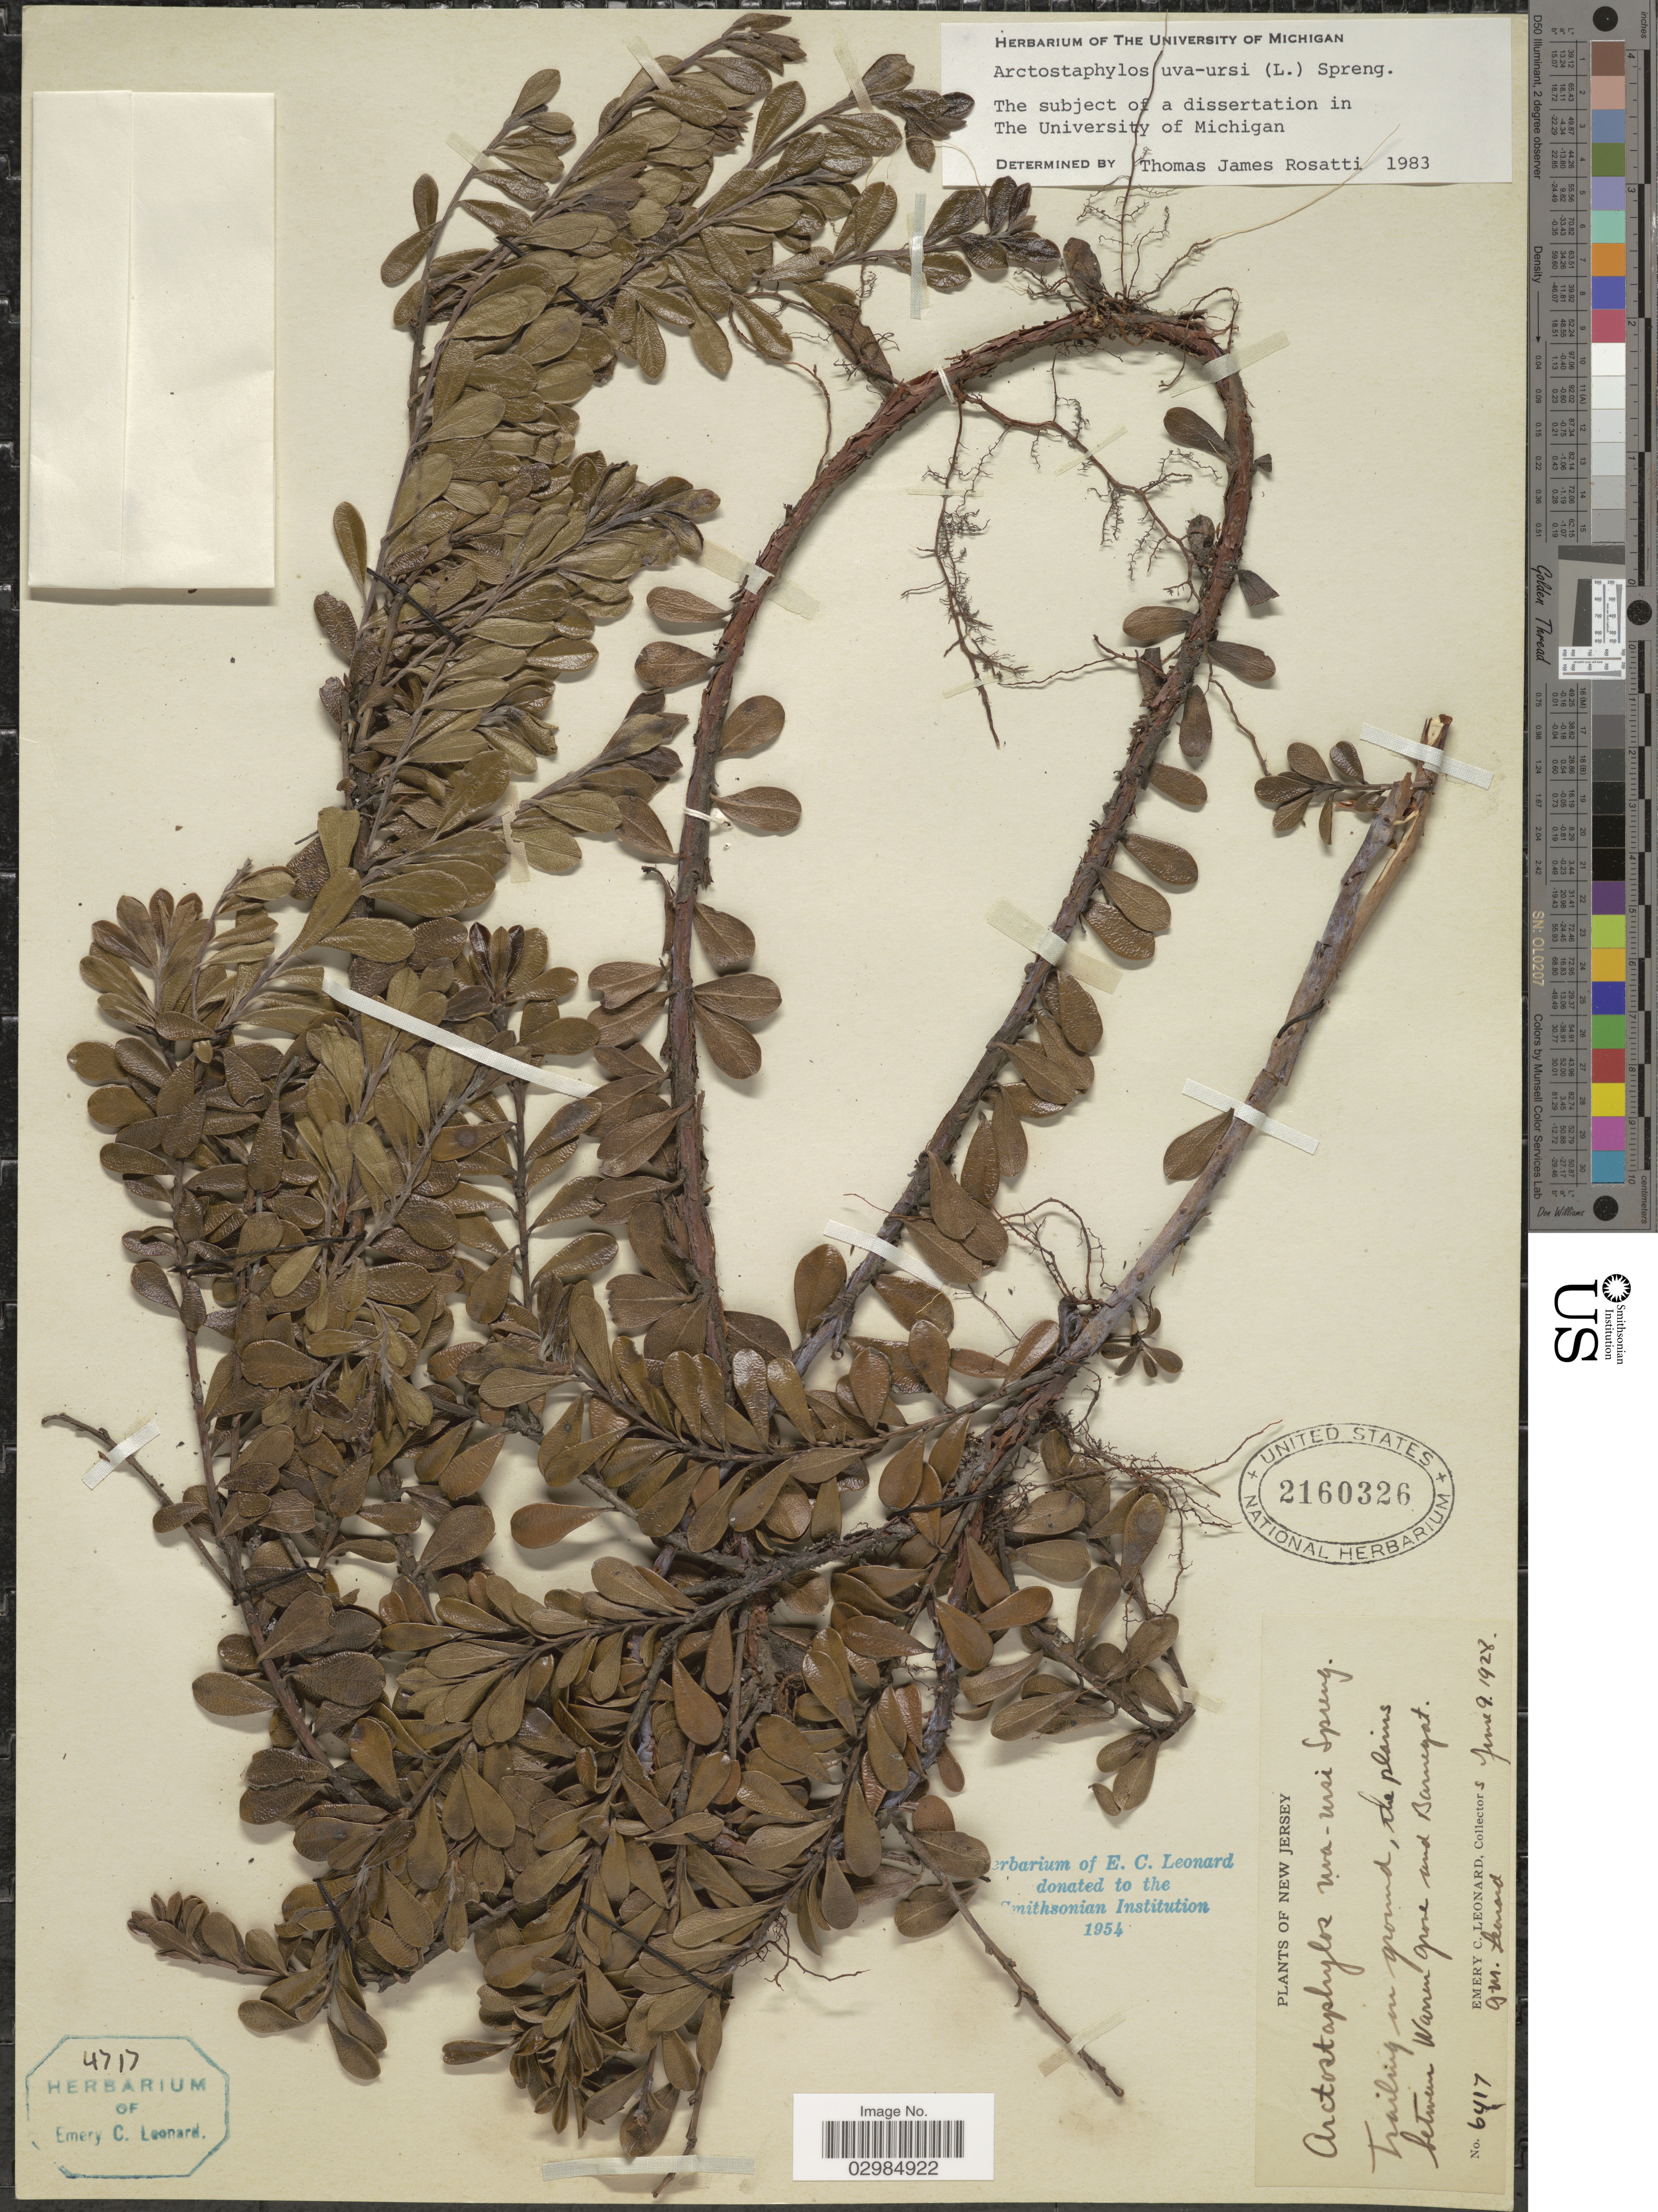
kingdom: Plantae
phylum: Tracheophyta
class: Magnoliopsida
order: Ericales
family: Ericaceae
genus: Arctostaphylos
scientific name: Arctostaphylos uva-ursi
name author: (L.) Spreng.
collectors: E. C. Leonard & G. M. Leonard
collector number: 6417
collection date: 1928-06-09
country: United States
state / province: New Jersey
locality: Trailing in ground, the plains between Warren Grove and Barnegat.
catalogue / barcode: US 2160326